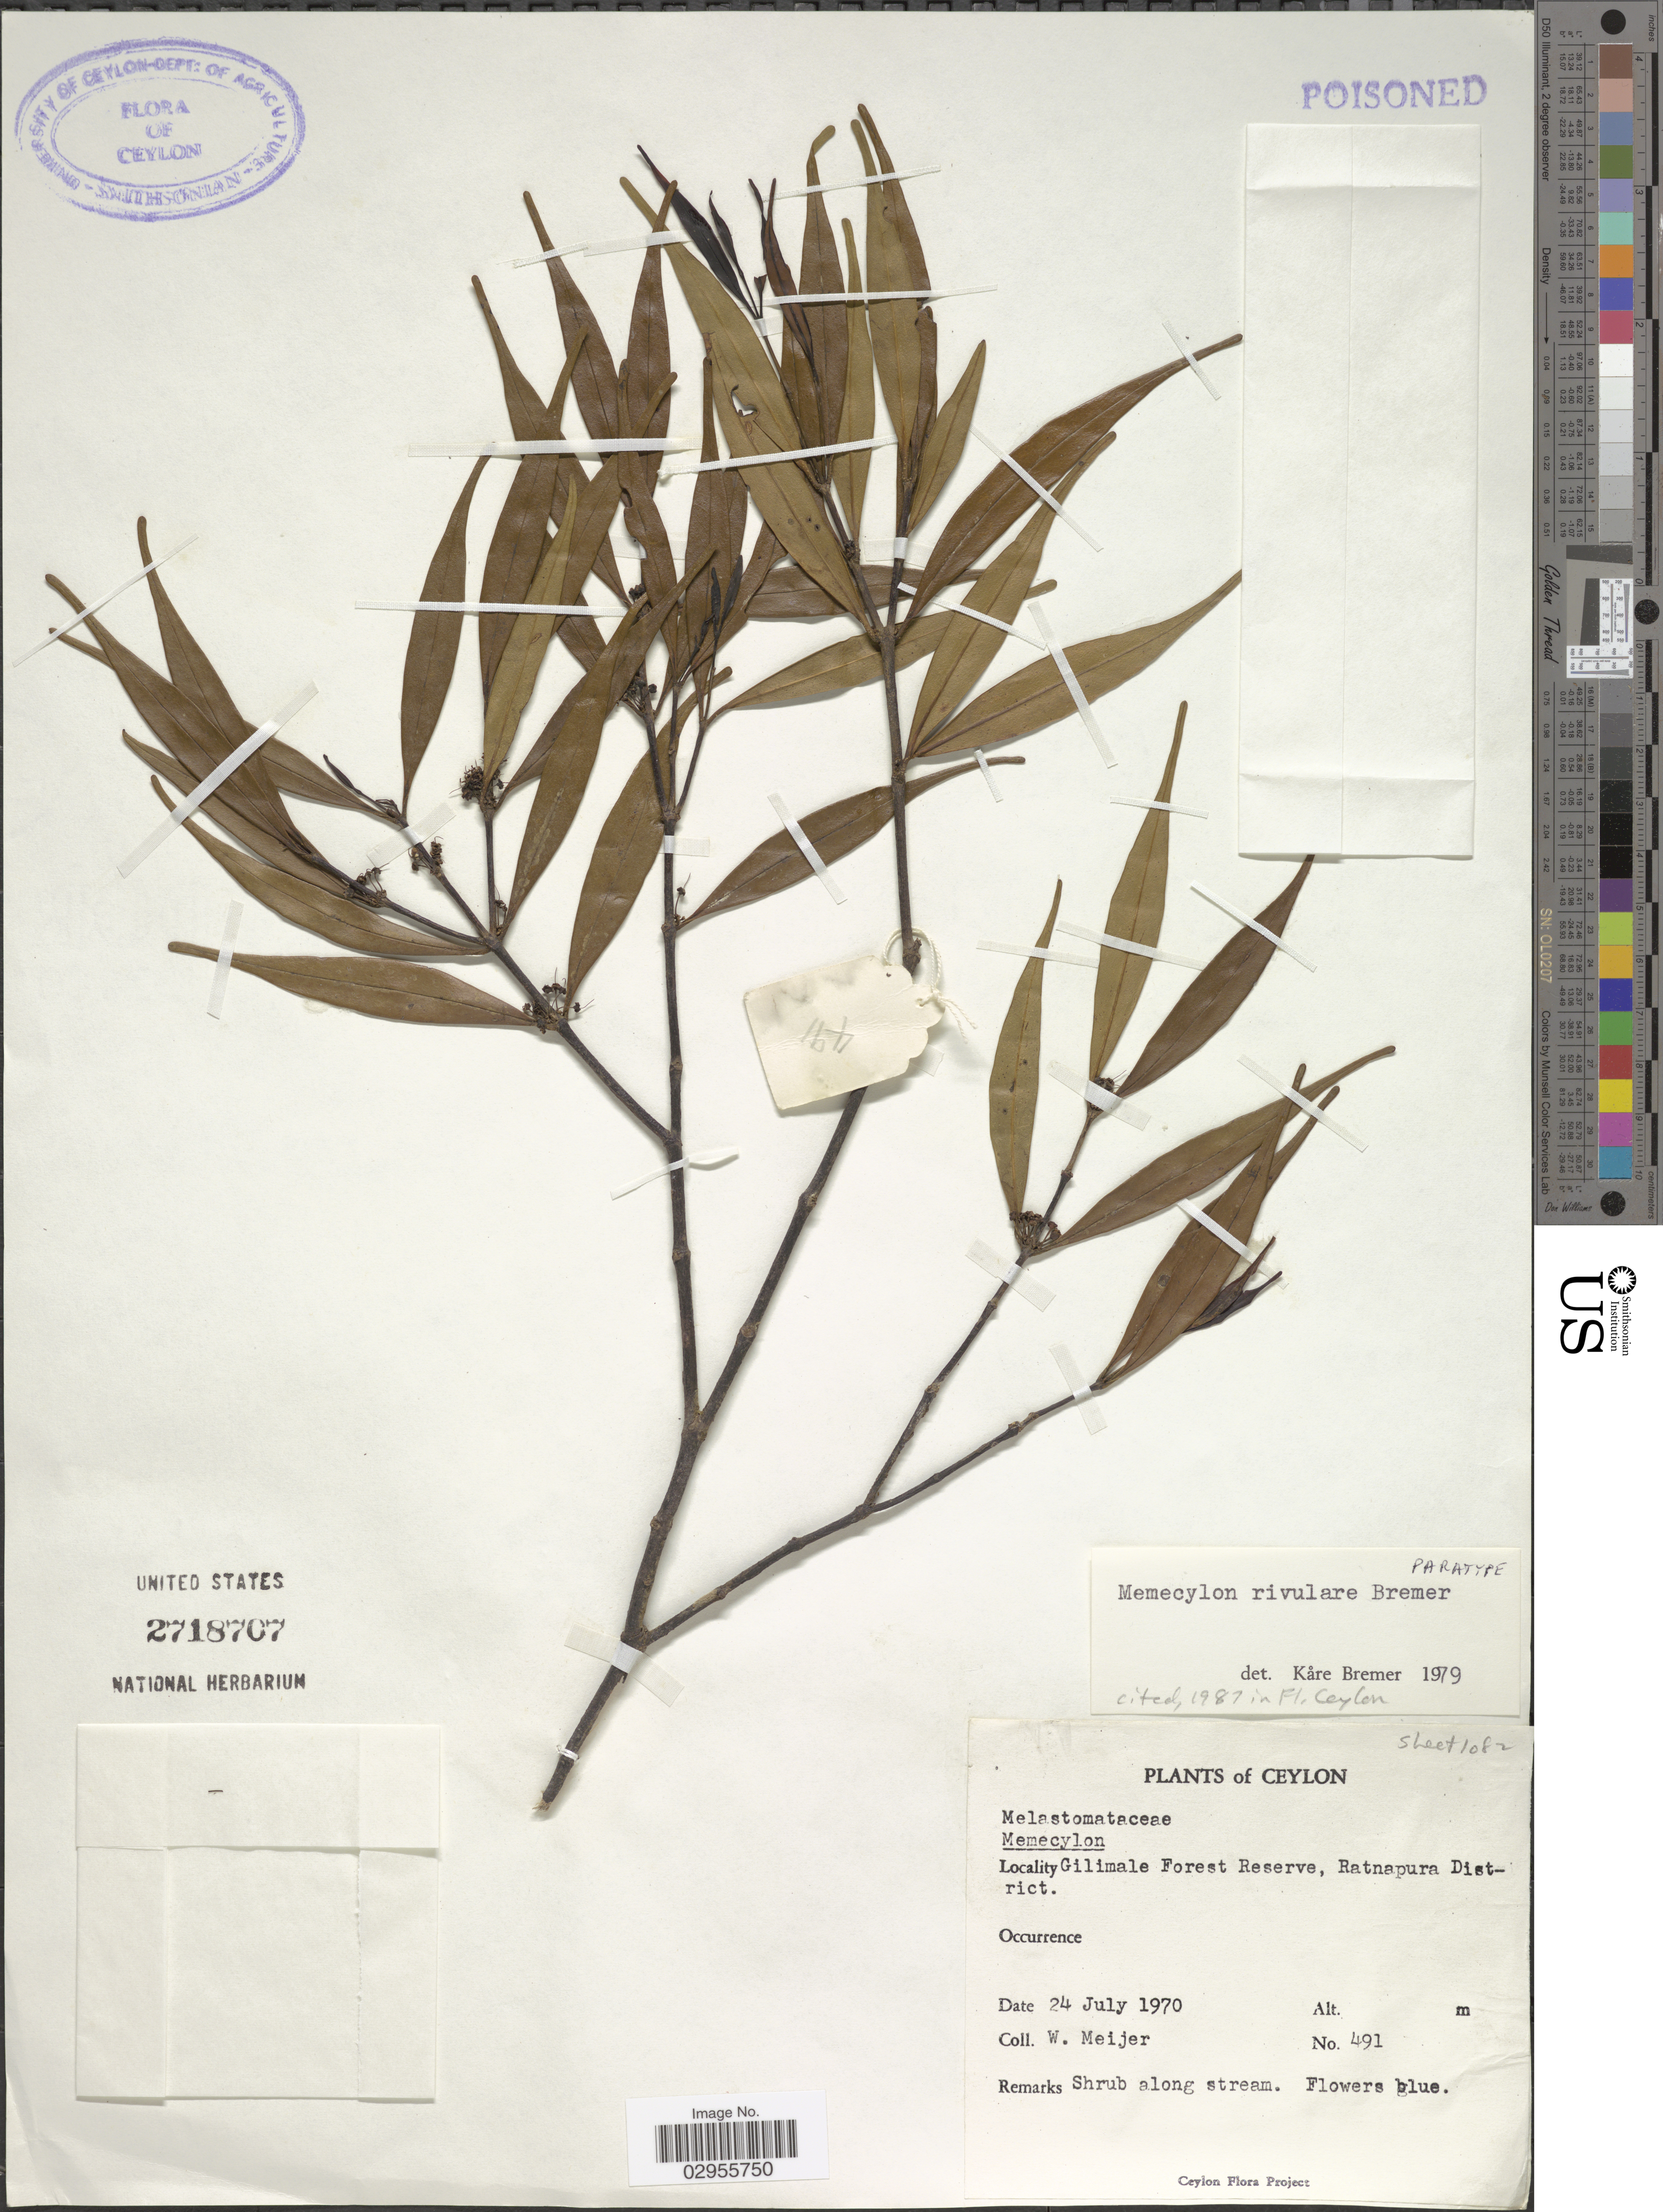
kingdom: Plantae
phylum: Tracheophyta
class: Magnoliopsida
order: Myrtales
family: Melastomataceae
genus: Memecylon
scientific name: Memecylon rivulare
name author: K. Bremer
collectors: W. Meijer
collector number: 491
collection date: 1970-07-24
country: Sri Lanka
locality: Ceylon, Gilimale Forest Reserve, Ratnapura District.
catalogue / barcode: US 2718707